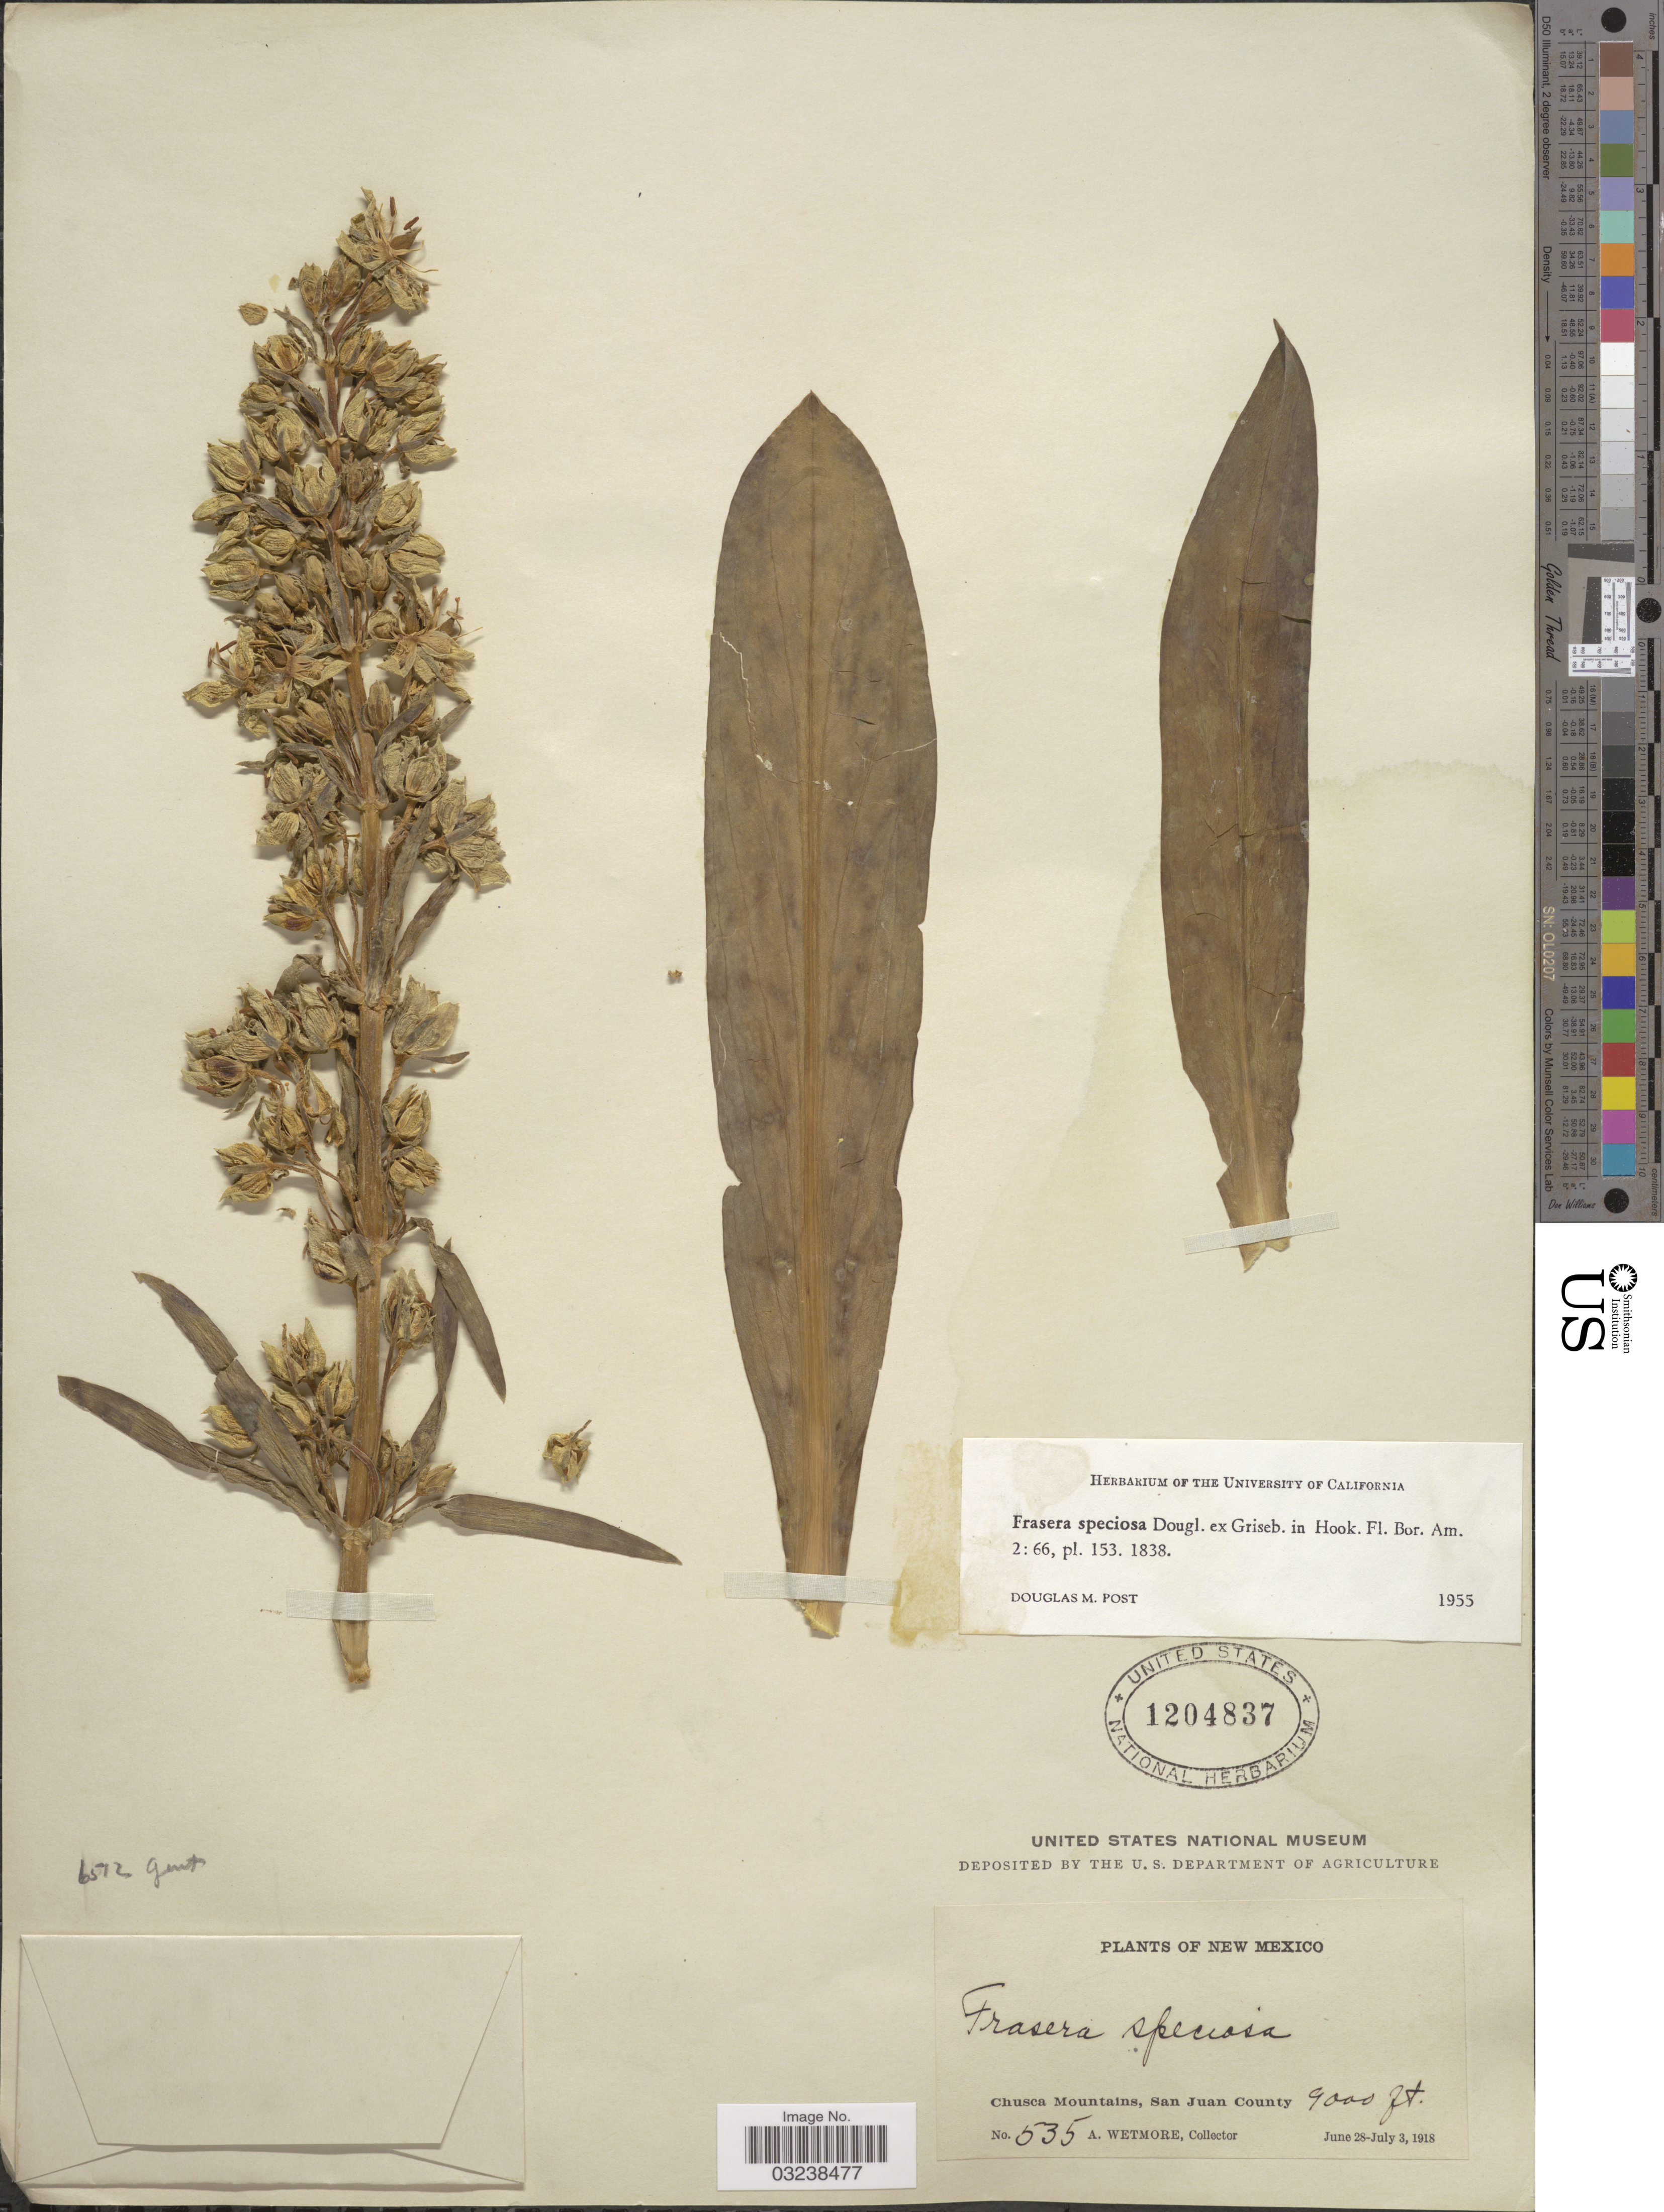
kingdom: Plantae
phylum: Tracheophyta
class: Magnoliopsida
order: Gentianales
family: Gentianaceae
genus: Swertia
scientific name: Swertia radiata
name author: (Kellogg) Kuntze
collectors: A. Wetmore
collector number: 535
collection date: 1918-06-28/1918-07-03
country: United States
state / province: New Mexico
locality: Chusa Mountains, San Juan County.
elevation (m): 2743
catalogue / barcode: US 1204837